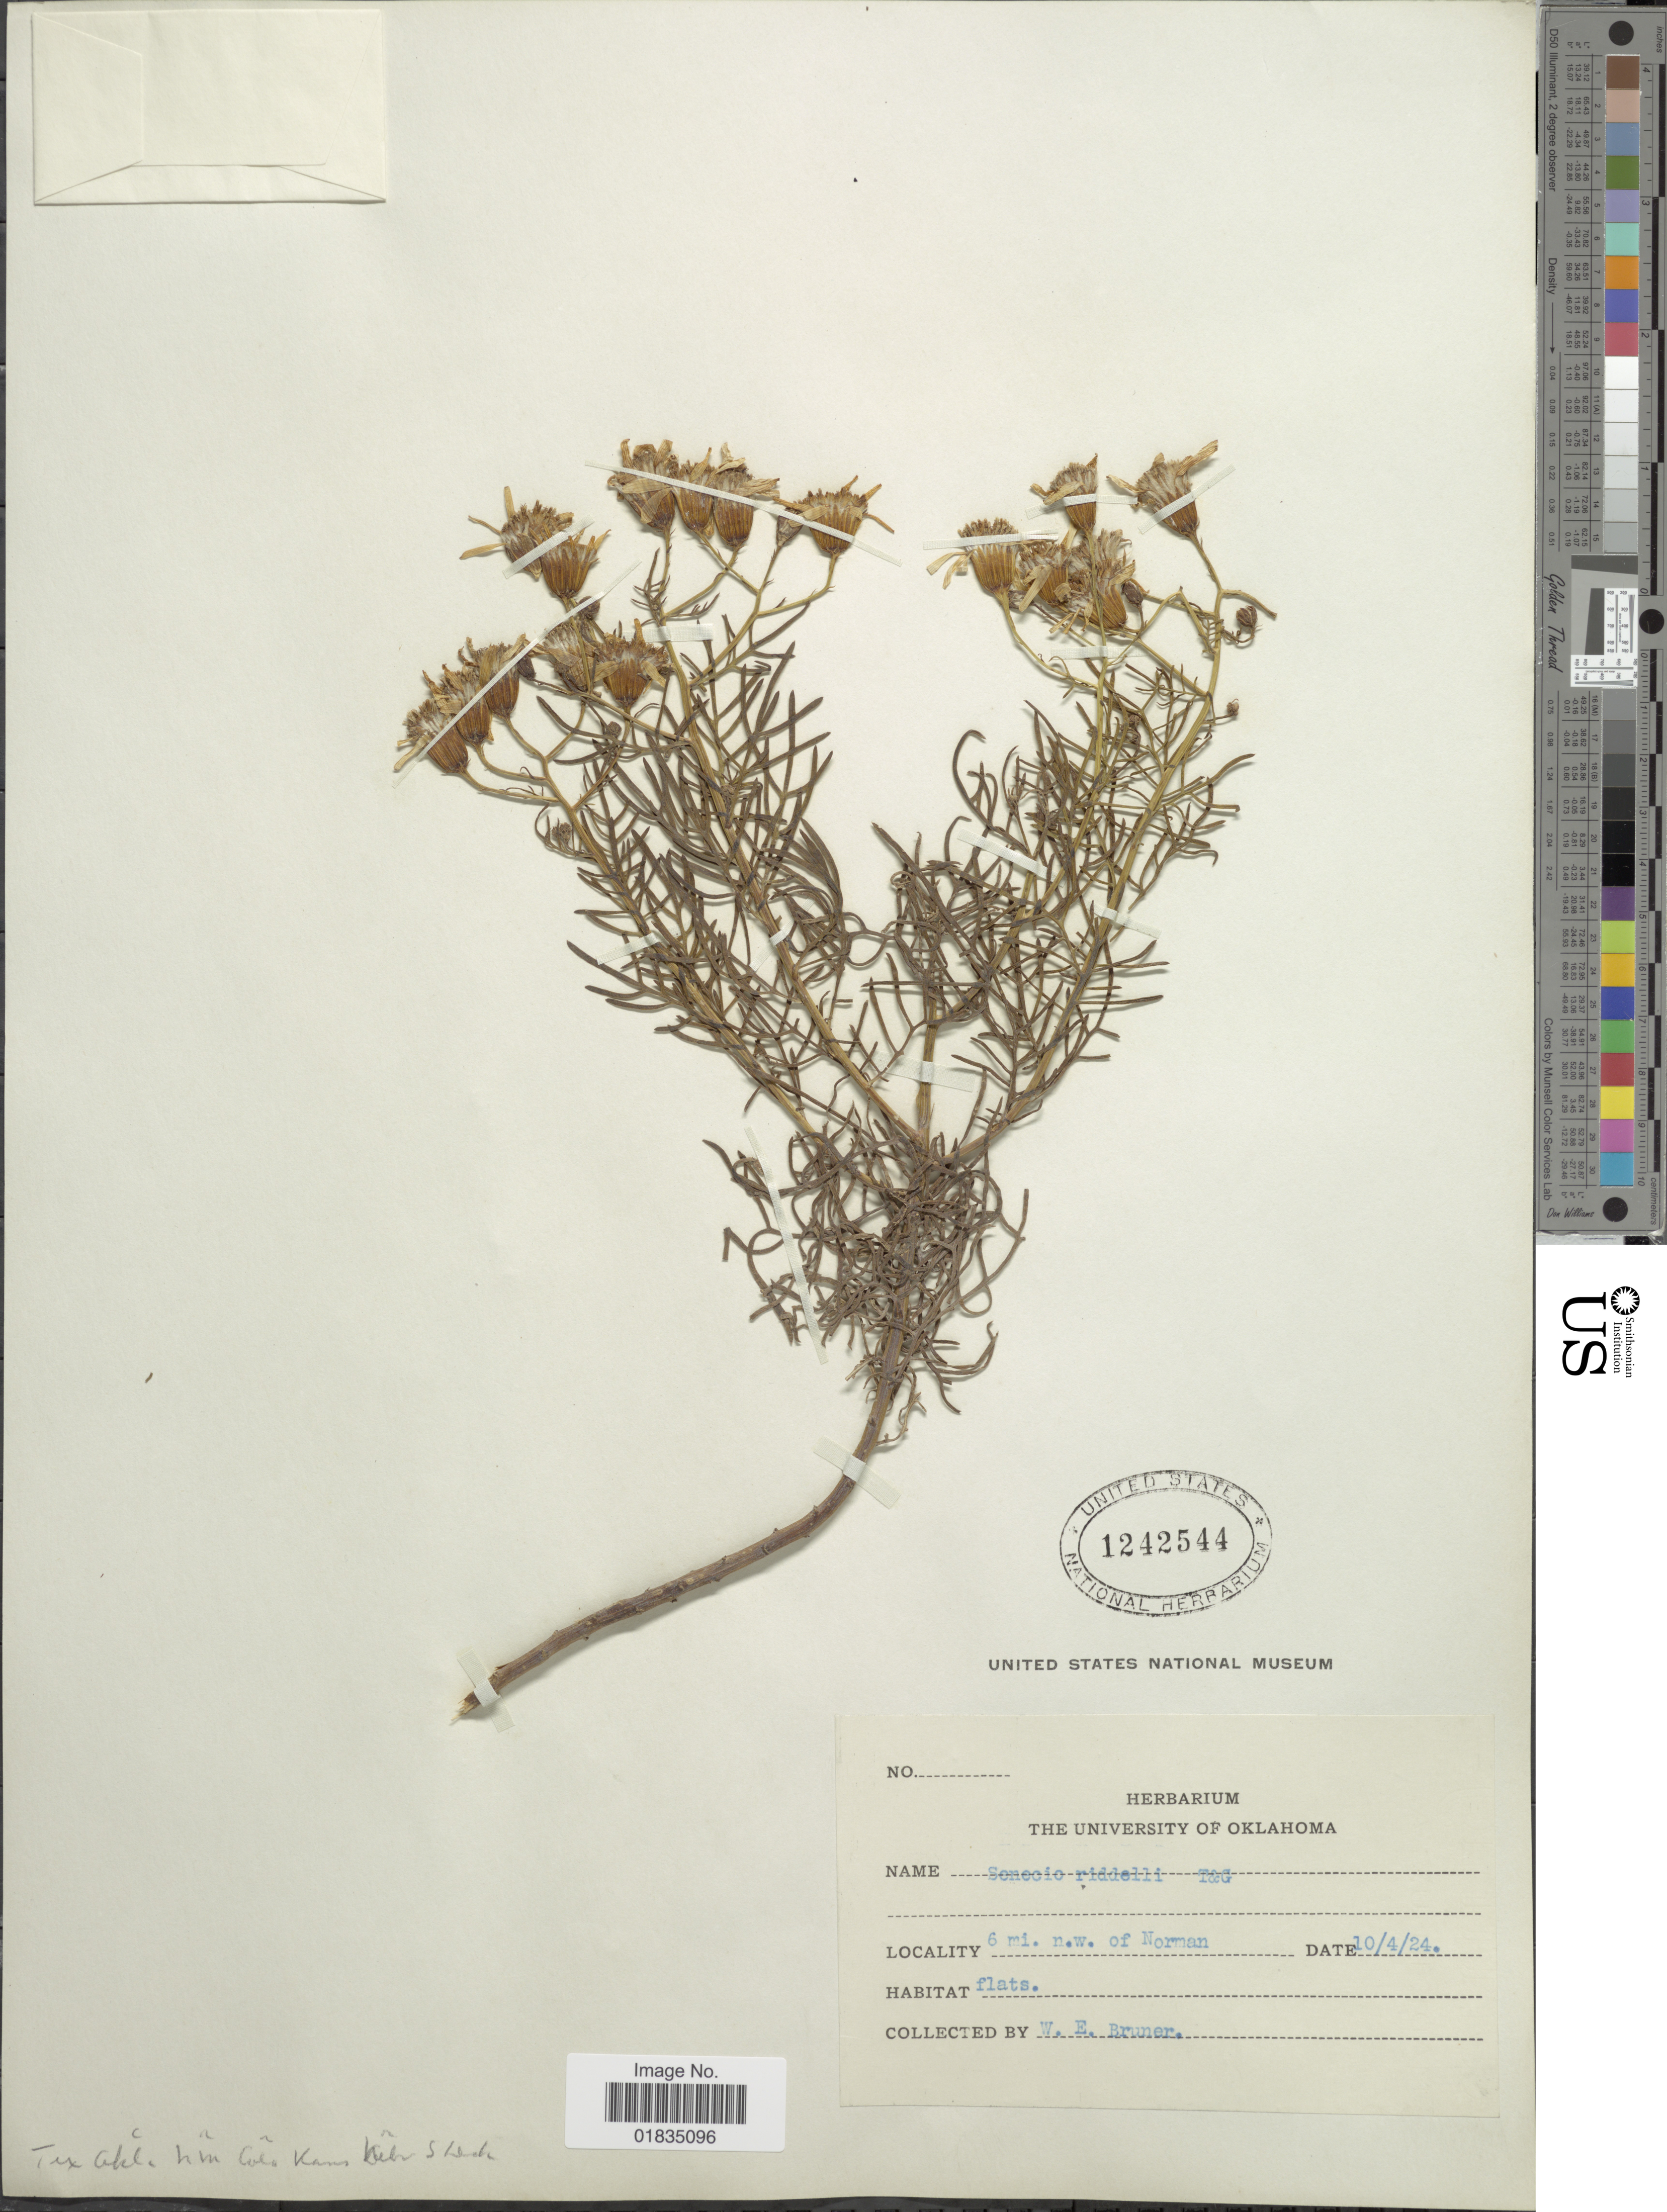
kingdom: Plantae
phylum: Tracheophyta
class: Magnoliopsida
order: Asterales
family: Asteraceae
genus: Senecio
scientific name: Senecio riddellii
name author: Torr. & A. Gray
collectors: W. Bruner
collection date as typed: Transcribed d/m/y: 10/4/24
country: United States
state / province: Oklahoma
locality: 6 mi. n.w. of Norman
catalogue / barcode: US 1242544